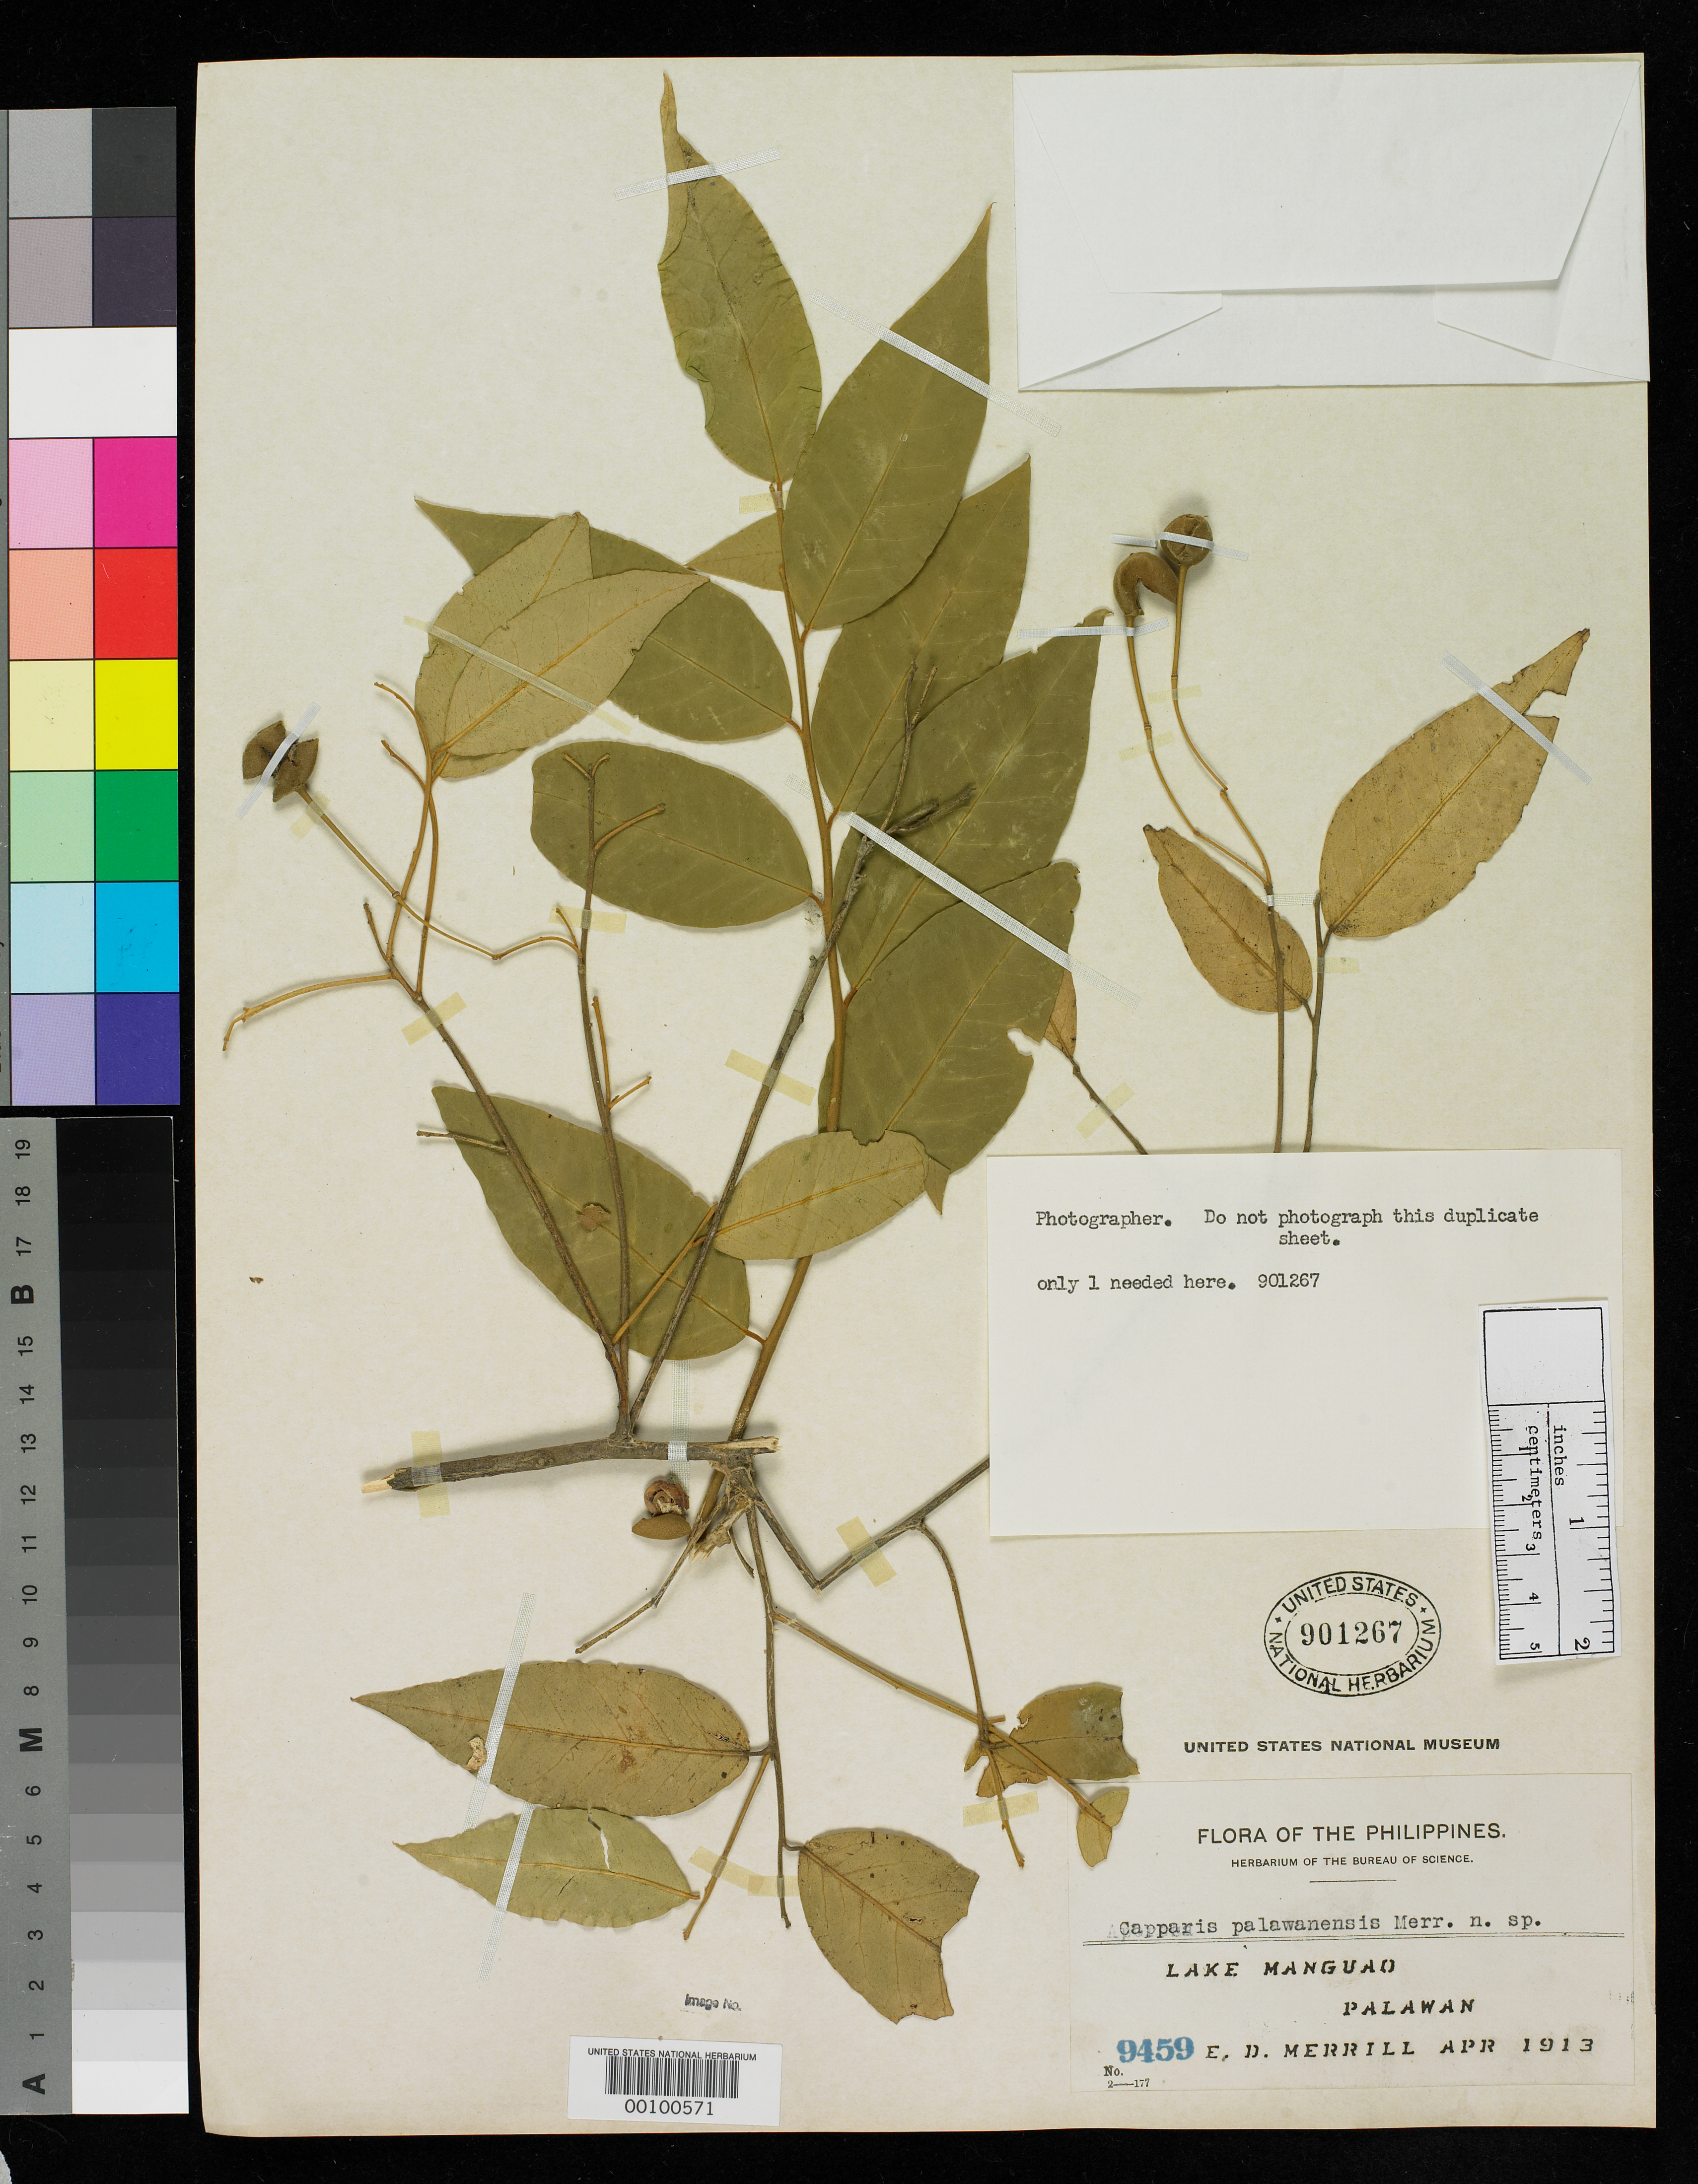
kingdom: Plantae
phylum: Tracheophyta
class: Magnoliopsida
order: Brassicales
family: Capparaceae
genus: Capparis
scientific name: Capparis palawanensis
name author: Merr.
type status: Isotype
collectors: E. D. Merrill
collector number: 9459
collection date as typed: Apr 1913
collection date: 1913-04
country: Philippines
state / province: Mimaropa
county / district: Palawan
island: Palawan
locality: Lake Manguao.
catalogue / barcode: US 901267